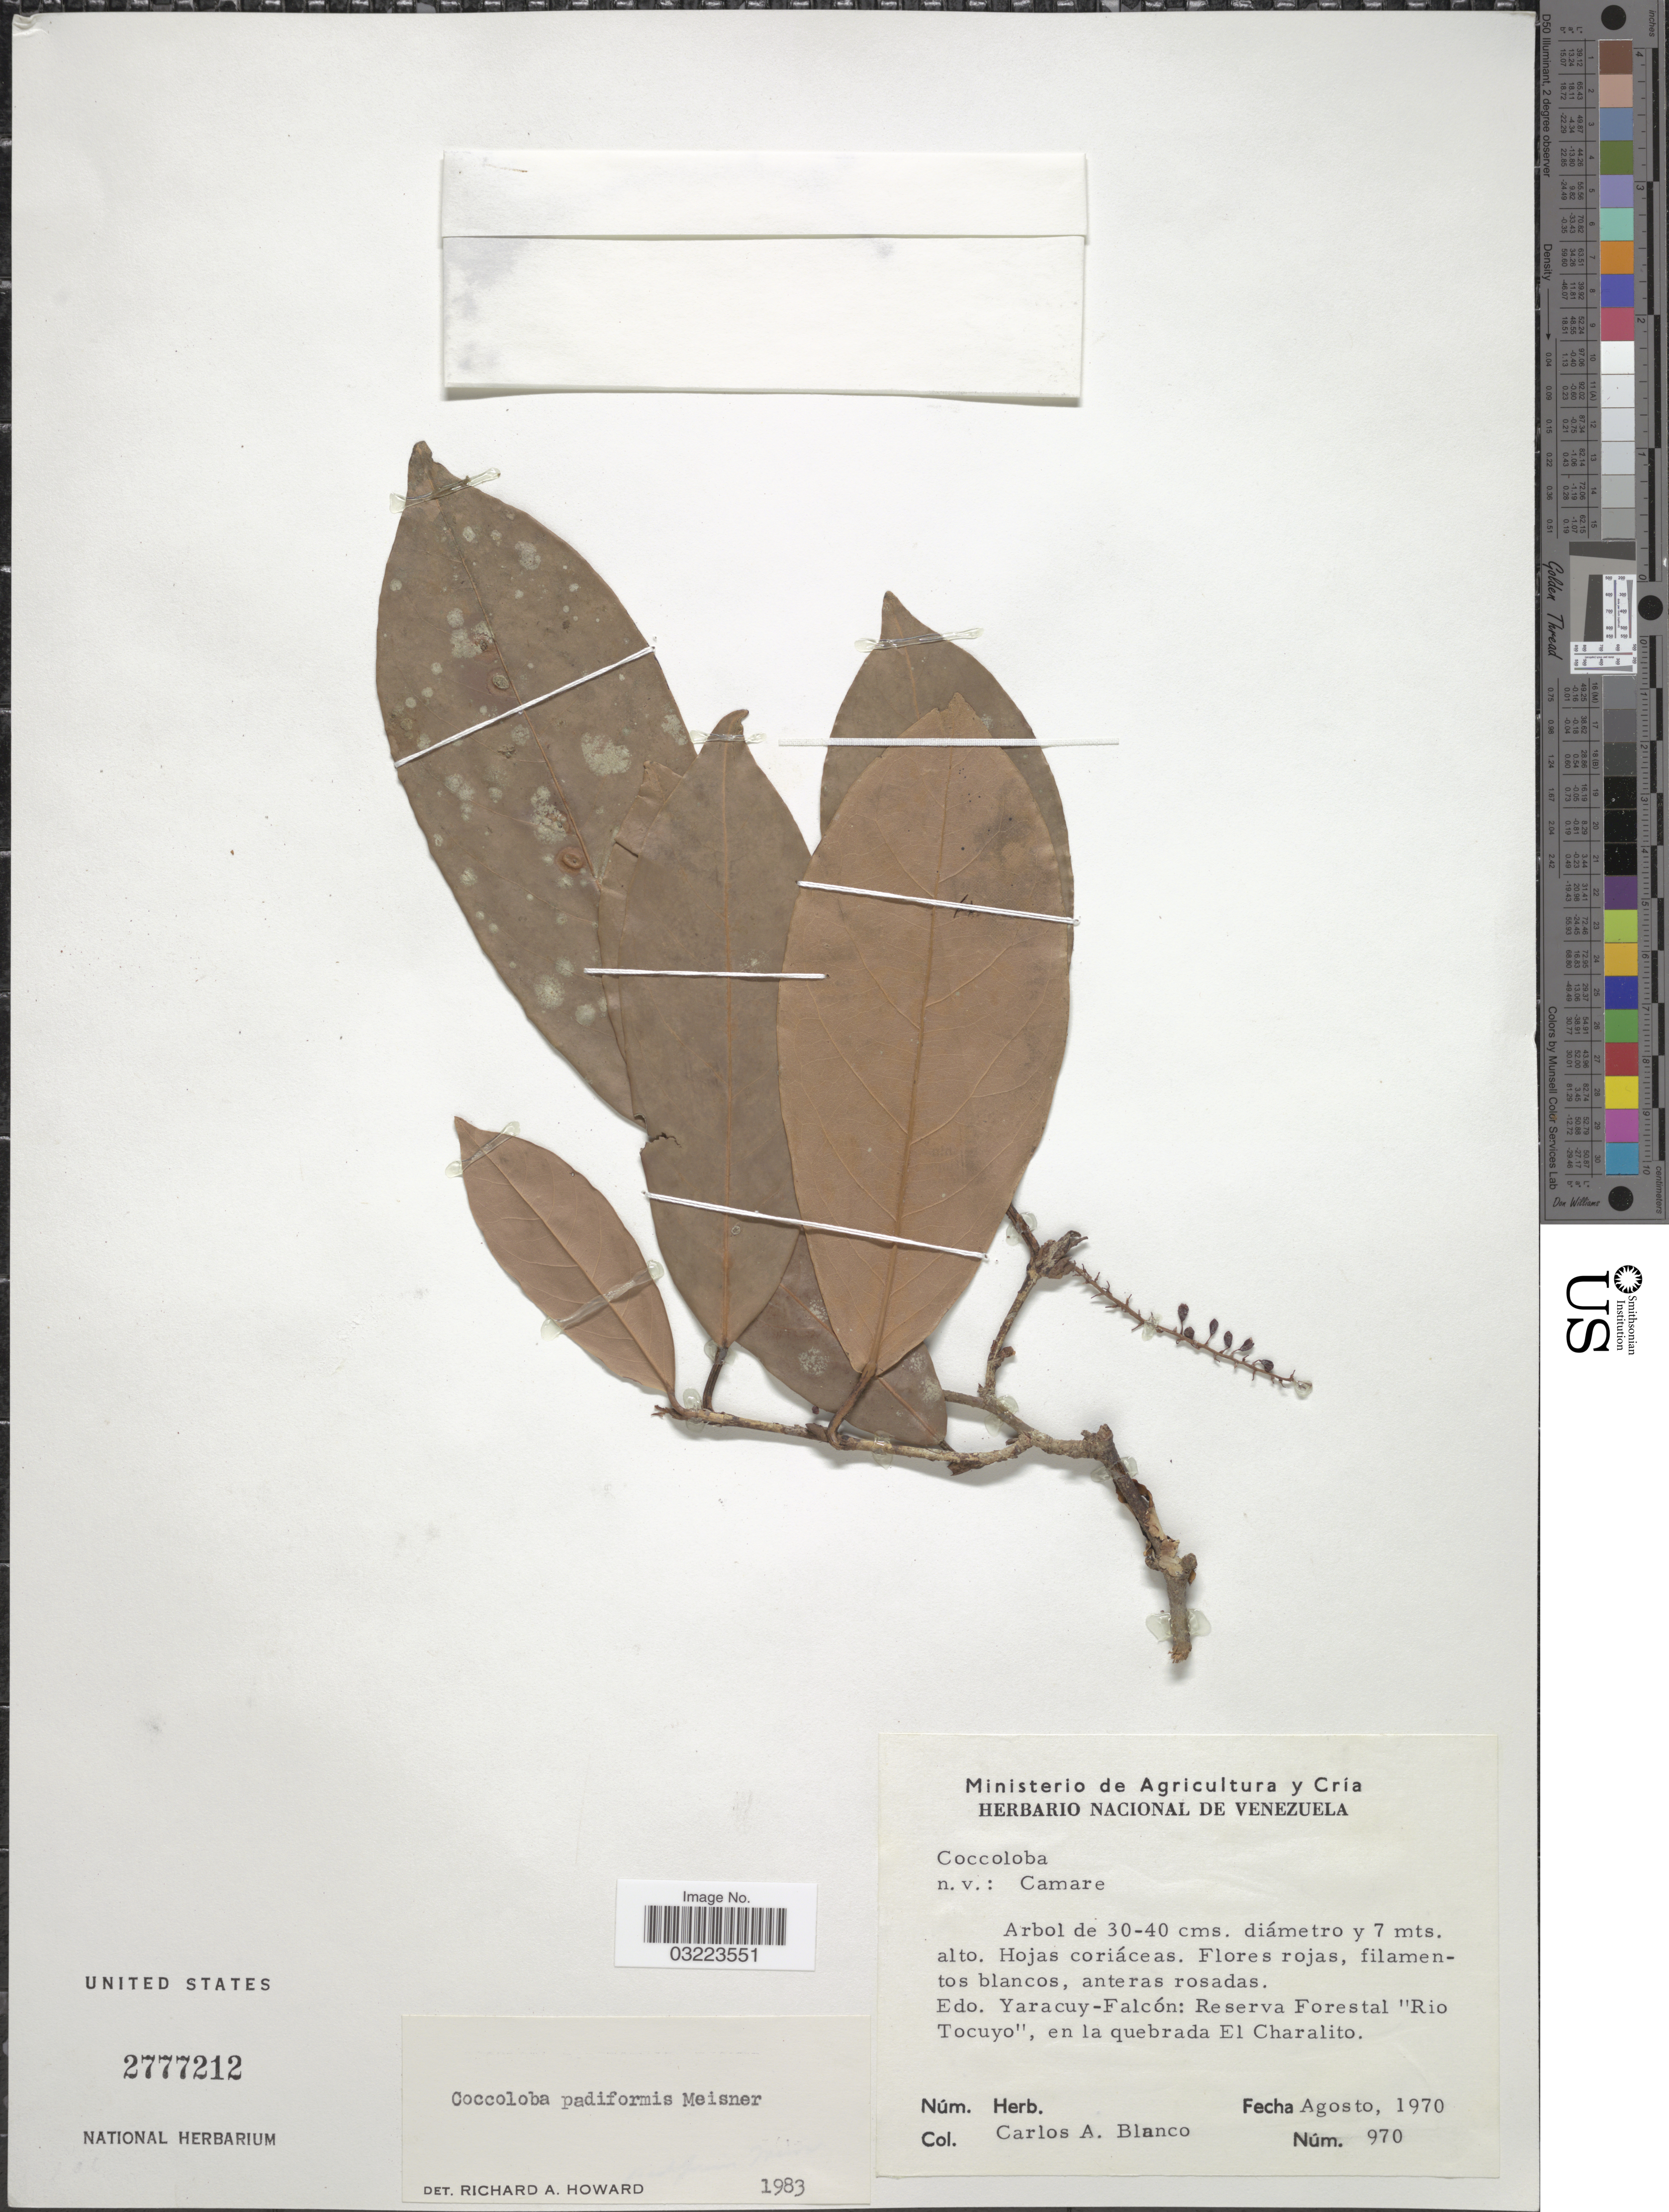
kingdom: Plantae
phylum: Tracheophyta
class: Magnoliopsida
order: Caryophyllales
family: Polygonaceae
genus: Coccoloba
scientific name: Coccoloba padiformis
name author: Meisn.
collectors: C. A. Blanco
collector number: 970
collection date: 1970-08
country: Venezuela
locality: Edo. Yaracuy-Falcón: Reserva Forestal "Rio Tocuyo", en la quebrada El Charalito.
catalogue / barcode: US 2777212